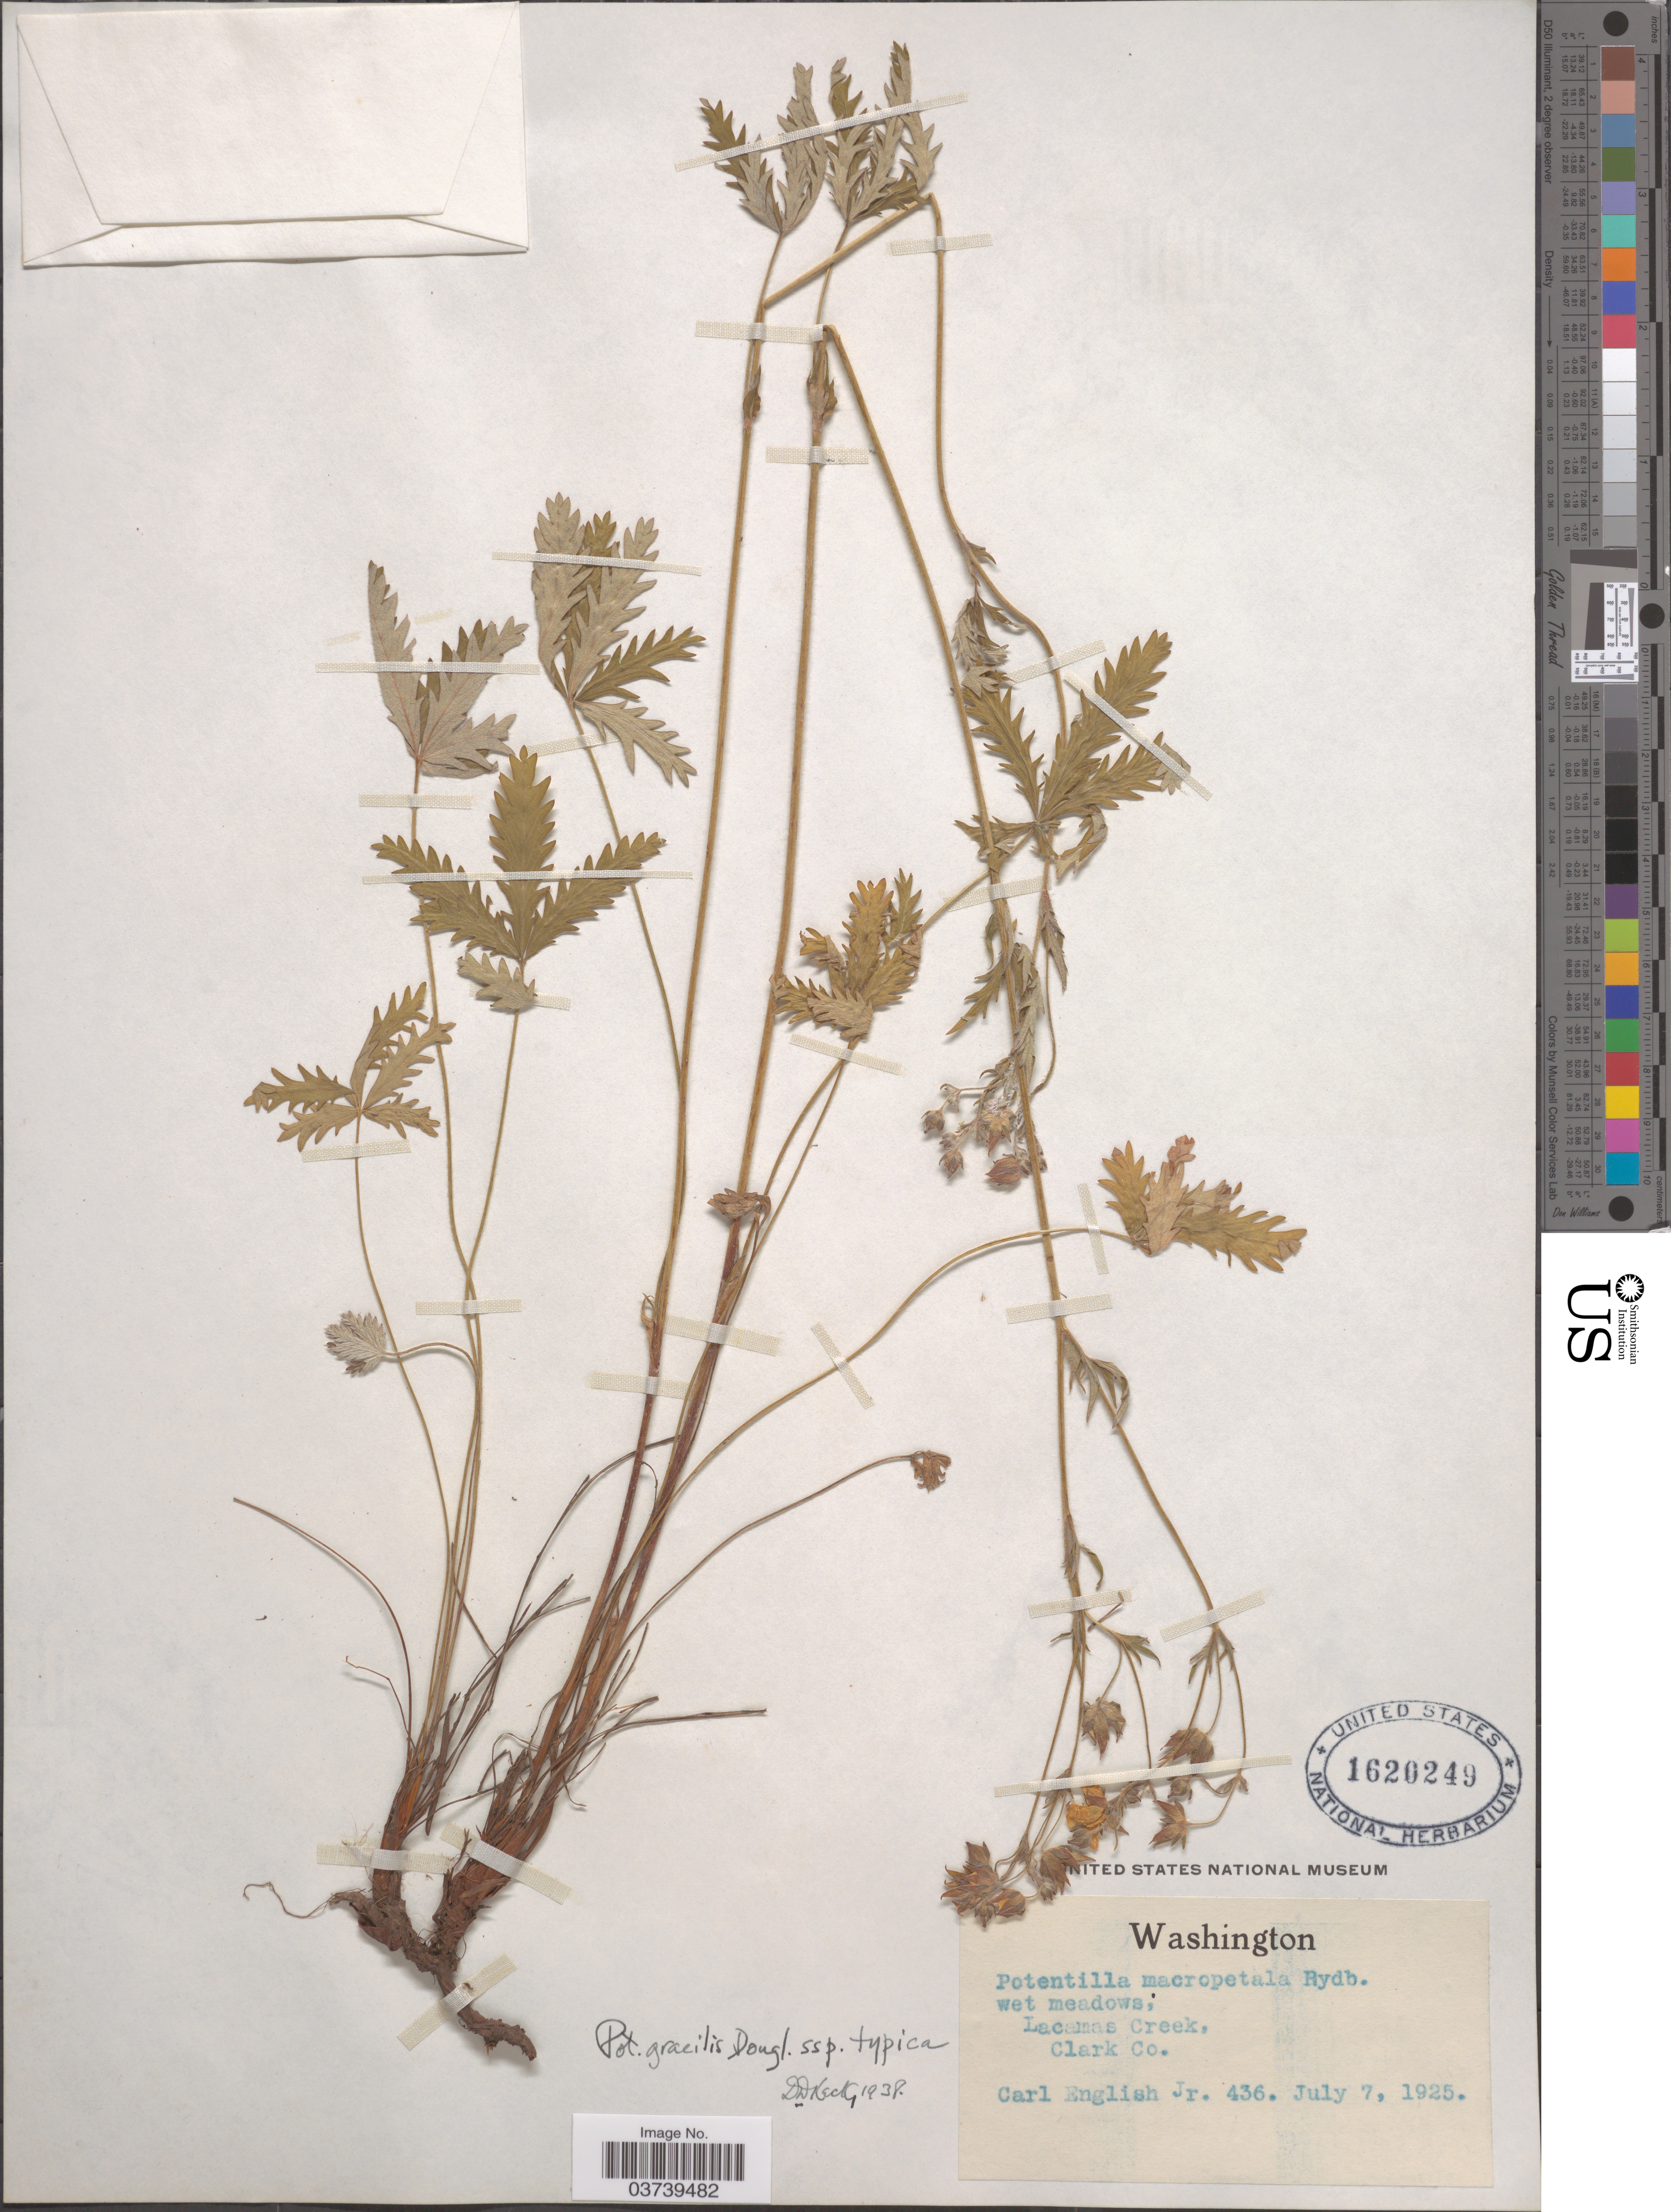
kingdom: Plantae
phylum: Tracheophyta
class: Magnoliopsida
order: Rosales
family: Rosaceae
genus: Potentilla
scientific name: Potentilla gracilis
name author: Douglas ex Hook.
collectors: C. English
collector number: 436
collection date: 1925-07-07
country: United States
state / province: Washington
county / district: Clark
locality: Lacamas Creek, Clark Co.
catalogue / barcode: US 1620249